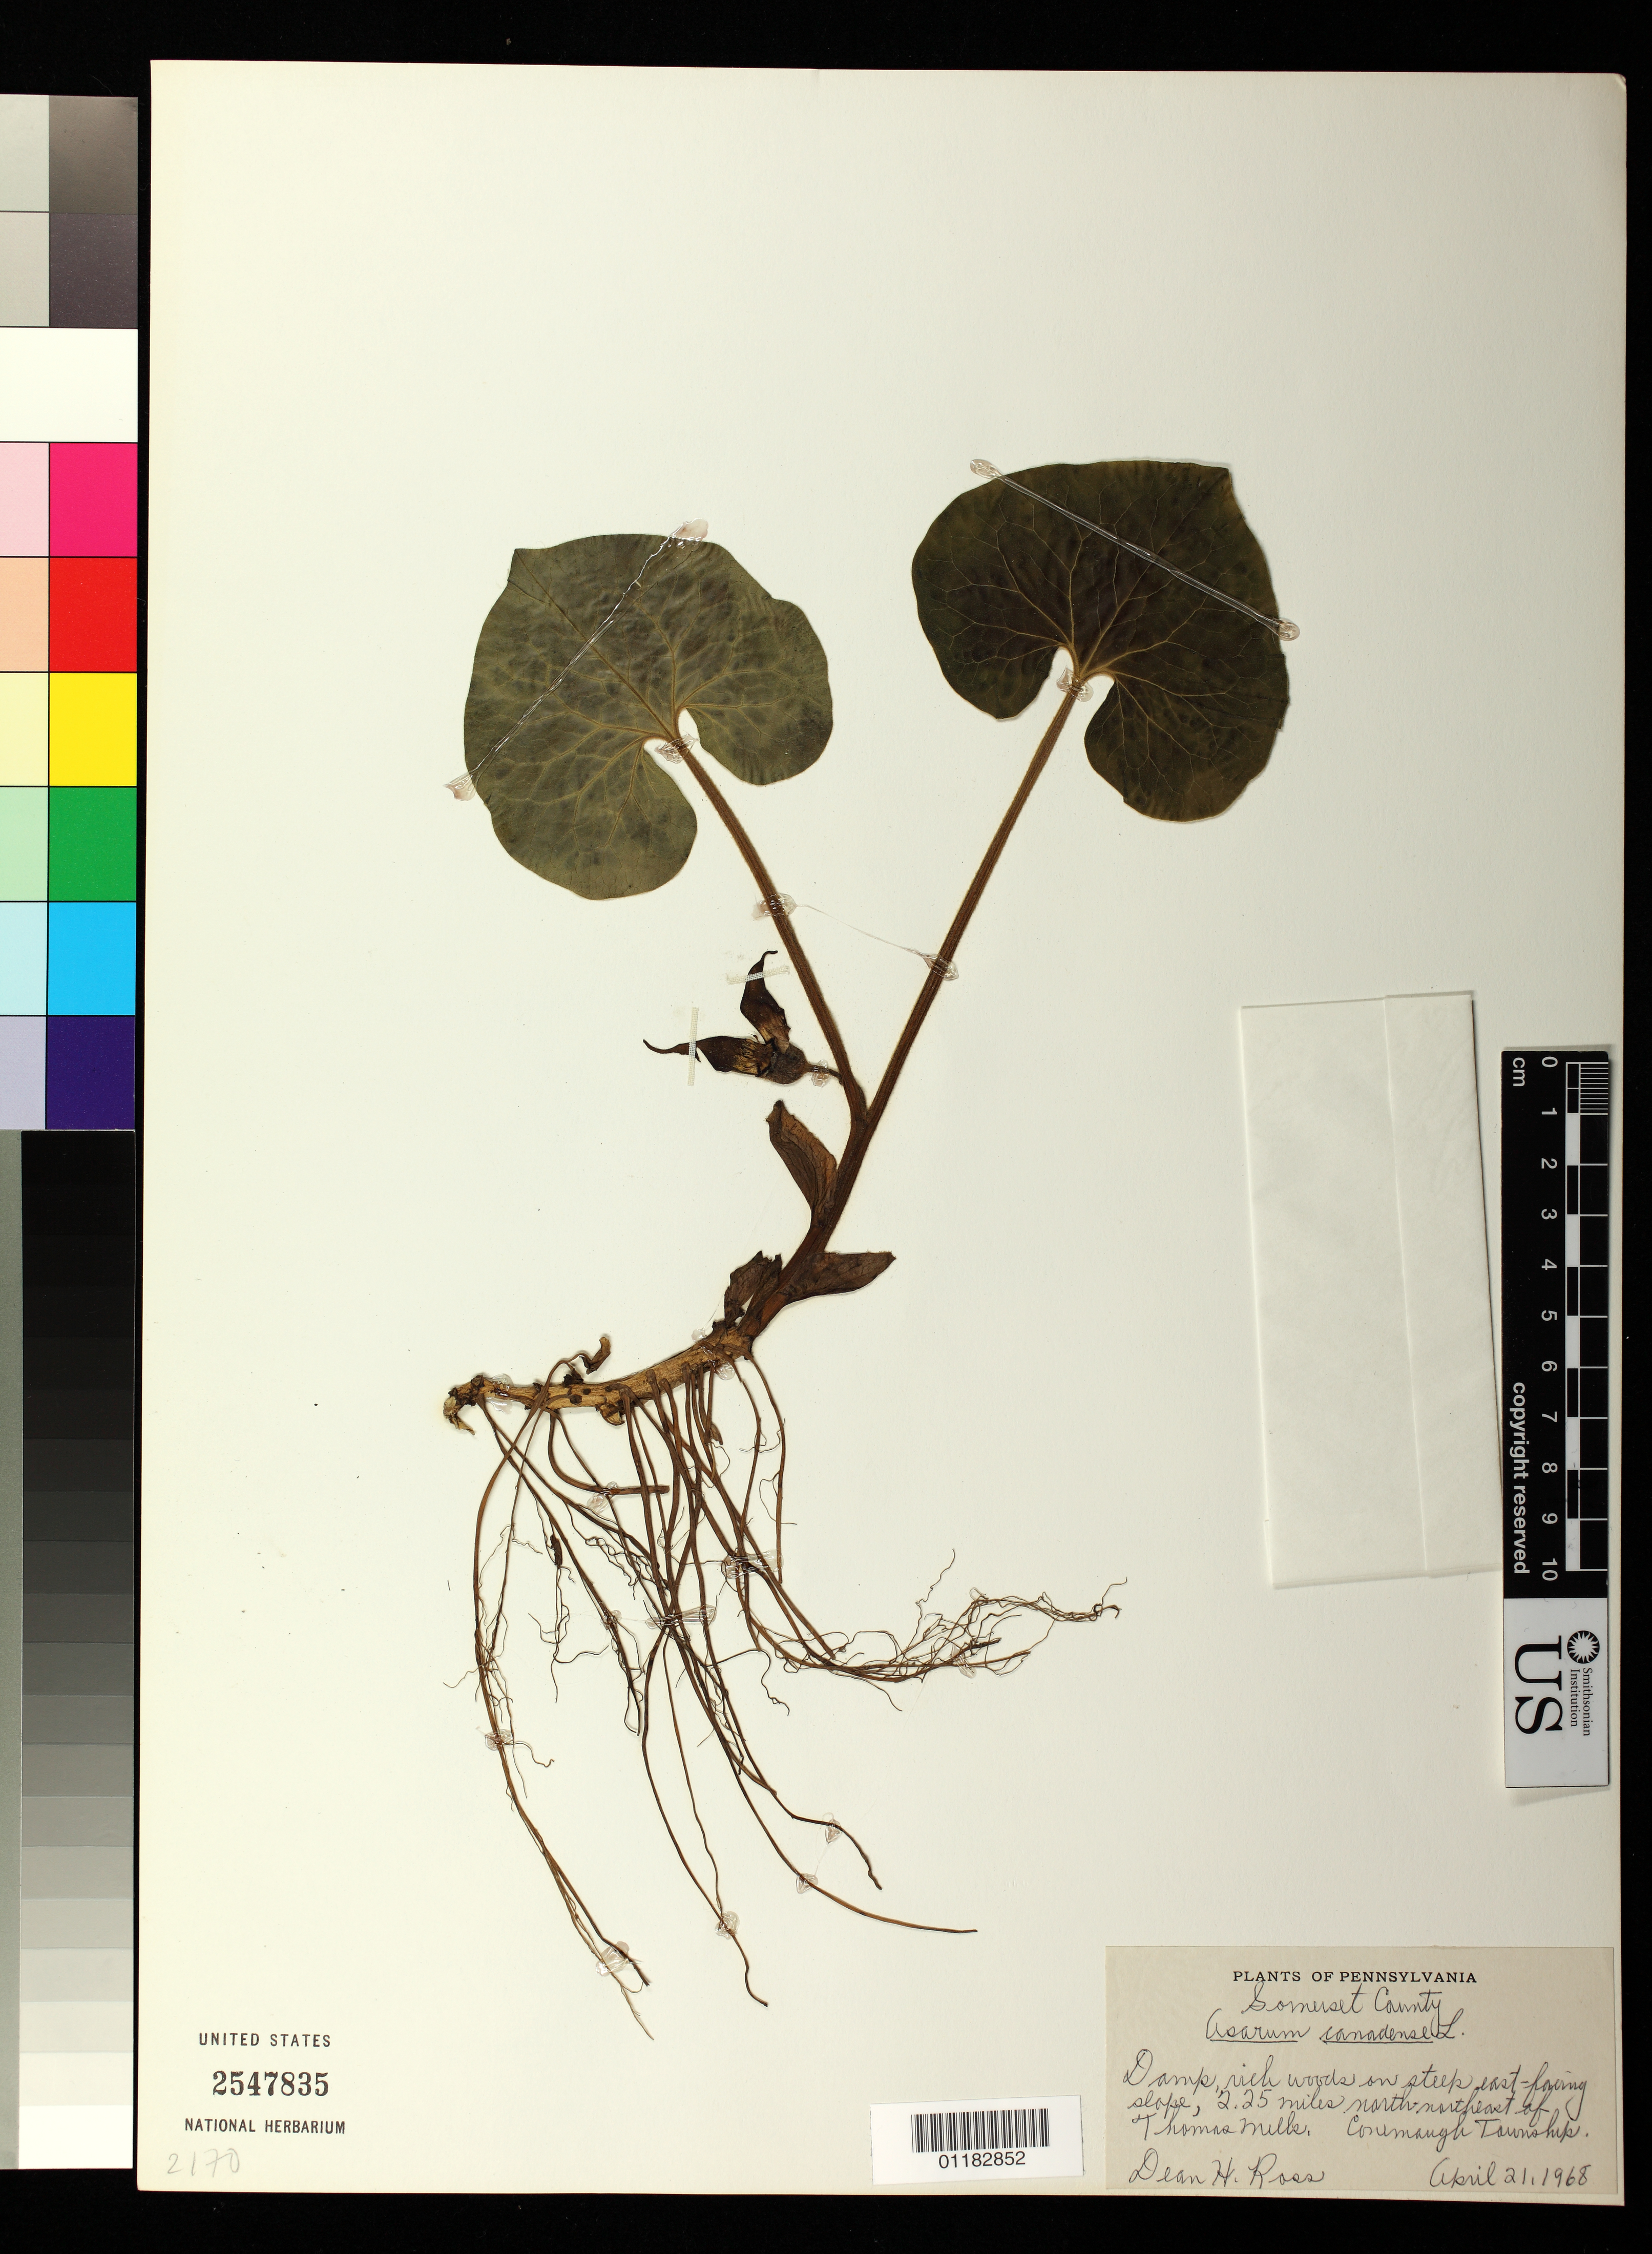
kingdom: Plantae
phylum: Tracheophyta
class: Magnoliopsida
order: Piperales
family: Aristolochiaceae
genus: Asarum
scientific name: Asarum canadense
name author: L.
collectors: T. Miller & D. H. Ross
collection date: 1968-04-21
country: United States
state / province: Pennsylvania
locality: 2.25 miles NNE of Conemaugh Township, Somerset County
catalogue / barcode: US 2547835